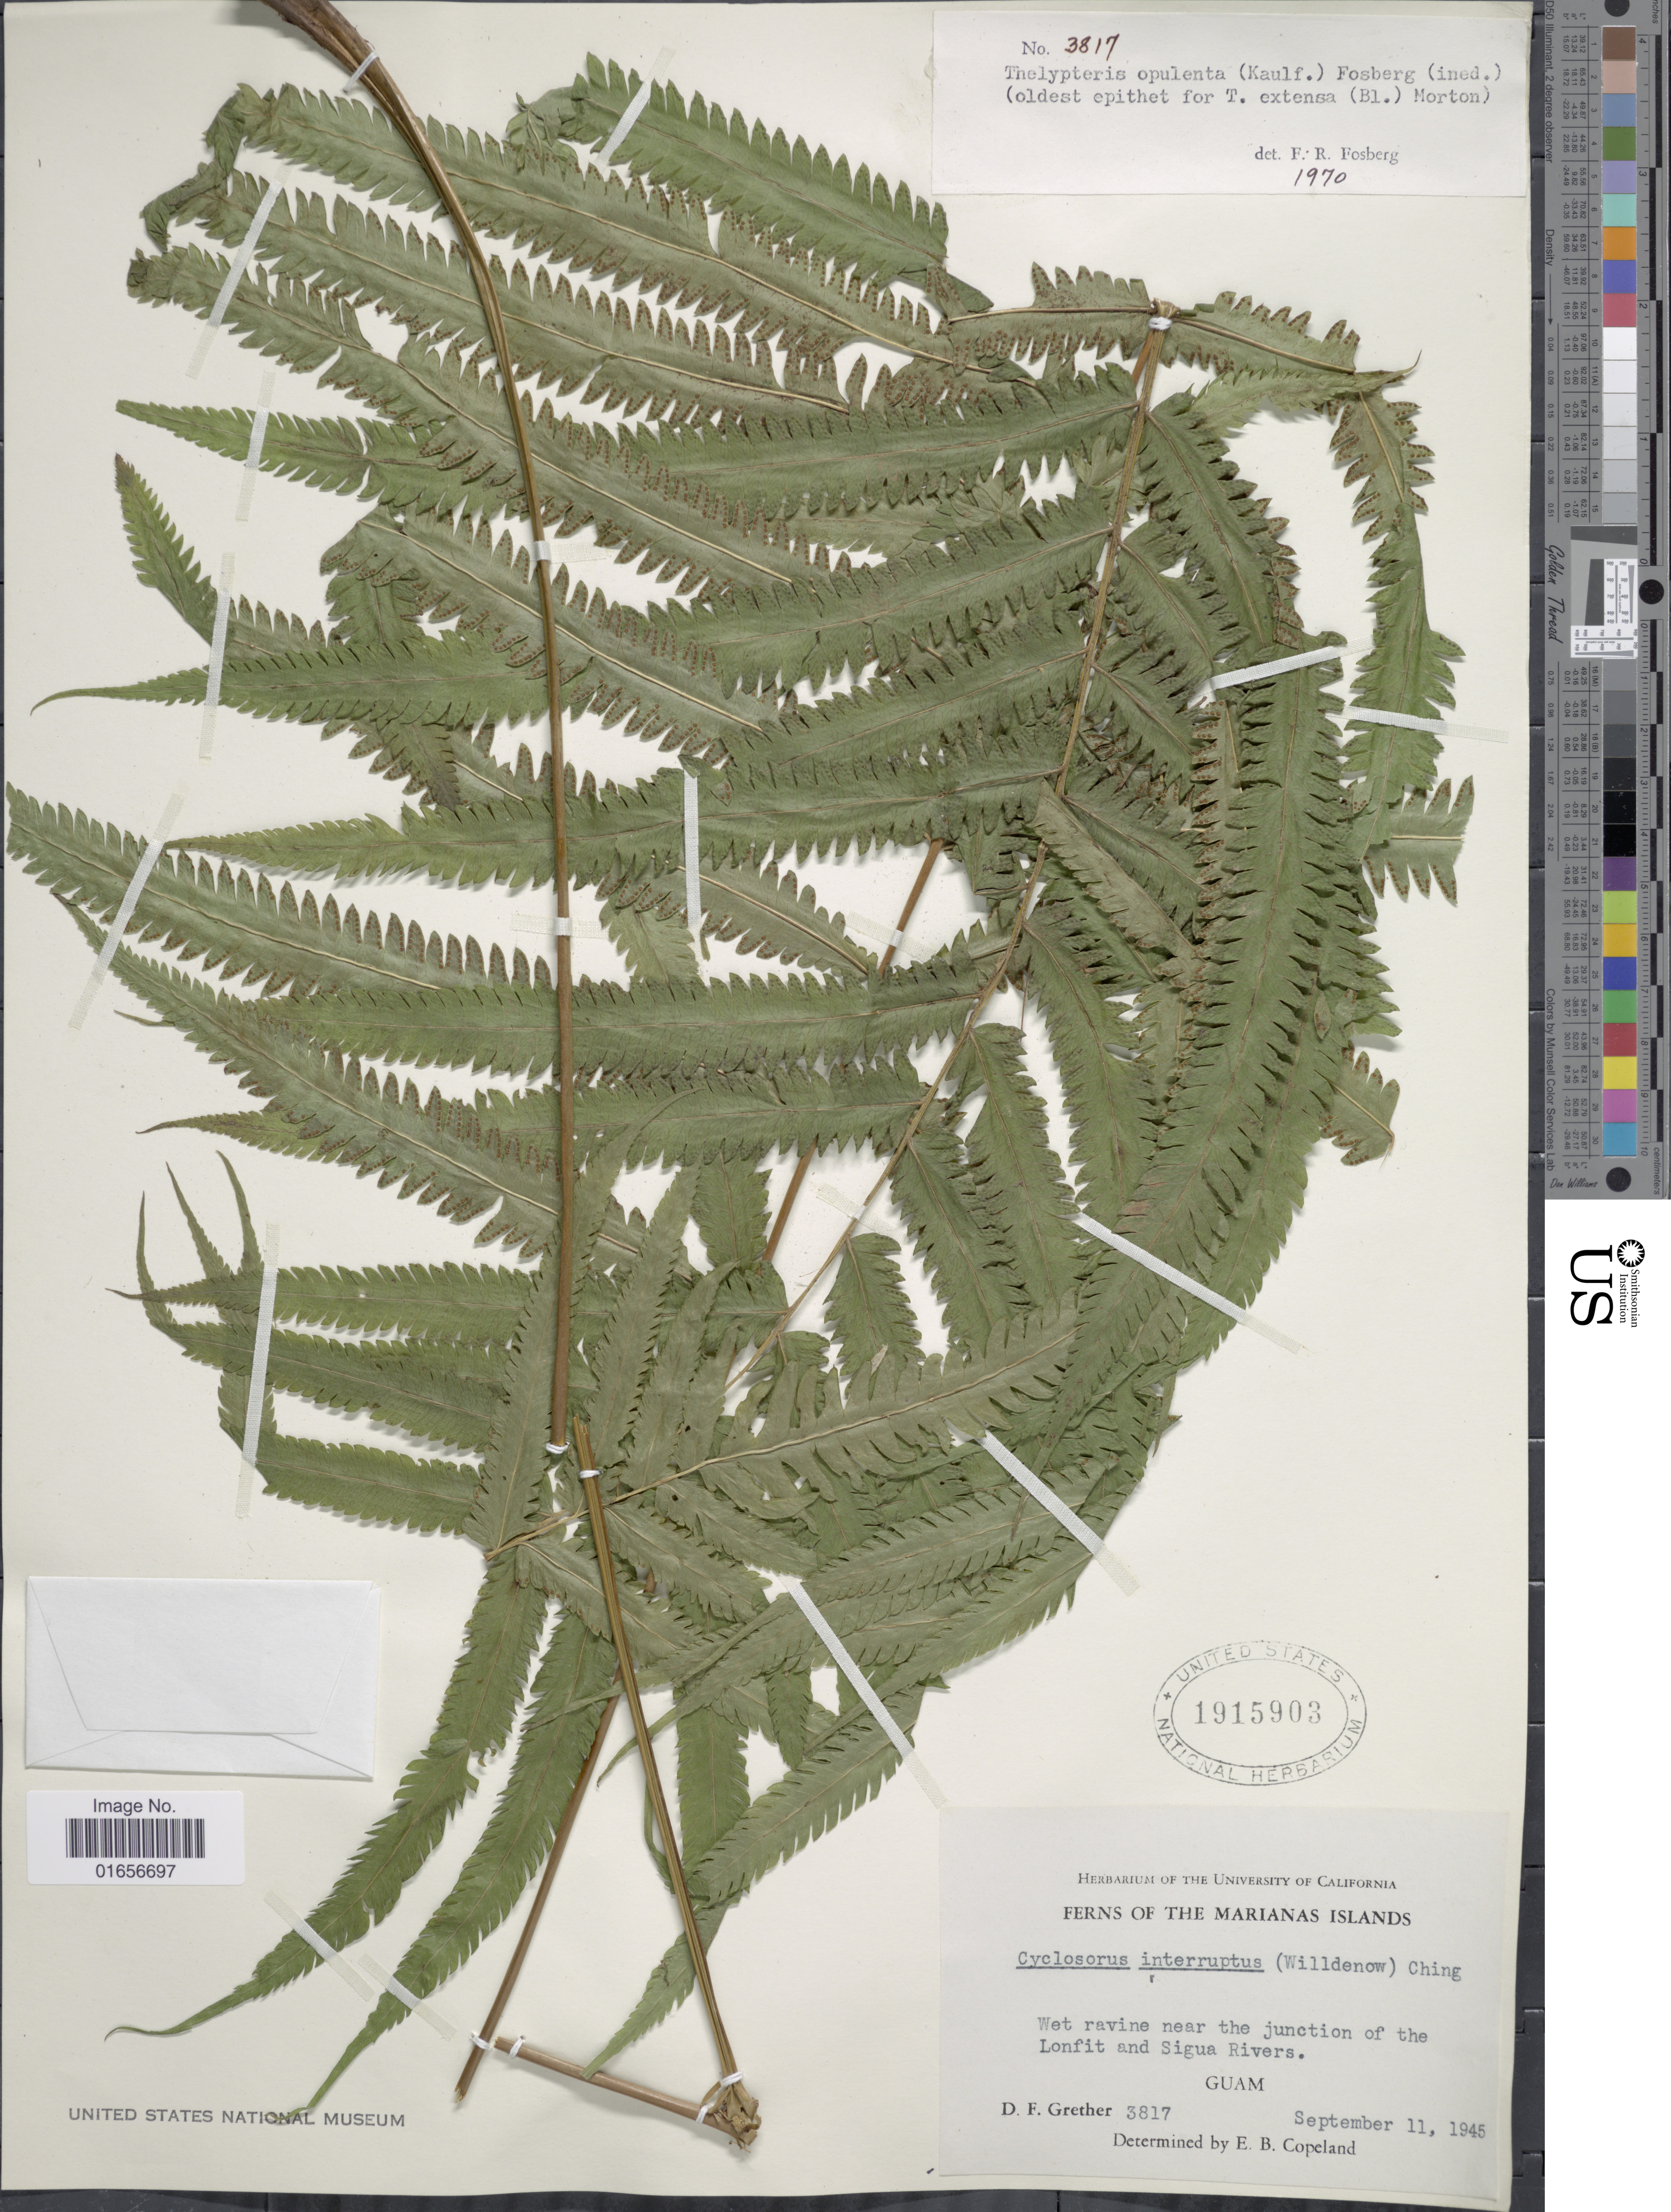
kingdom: Plantae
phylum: Tracheophyta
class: Polypodiopsida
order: Polypodiales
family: Thelypteridaceae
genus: Amphineuron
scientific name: Amphineuron opulentum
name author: (Kaulf.) Holttum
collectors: D. F. Grether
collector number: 3817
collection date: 1945-09-11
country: Northern Mariana Islands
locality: The Marianas Islands, Wet ravine near the junction of the Lonfit and Sigua Rivers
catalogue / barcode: US 1915903